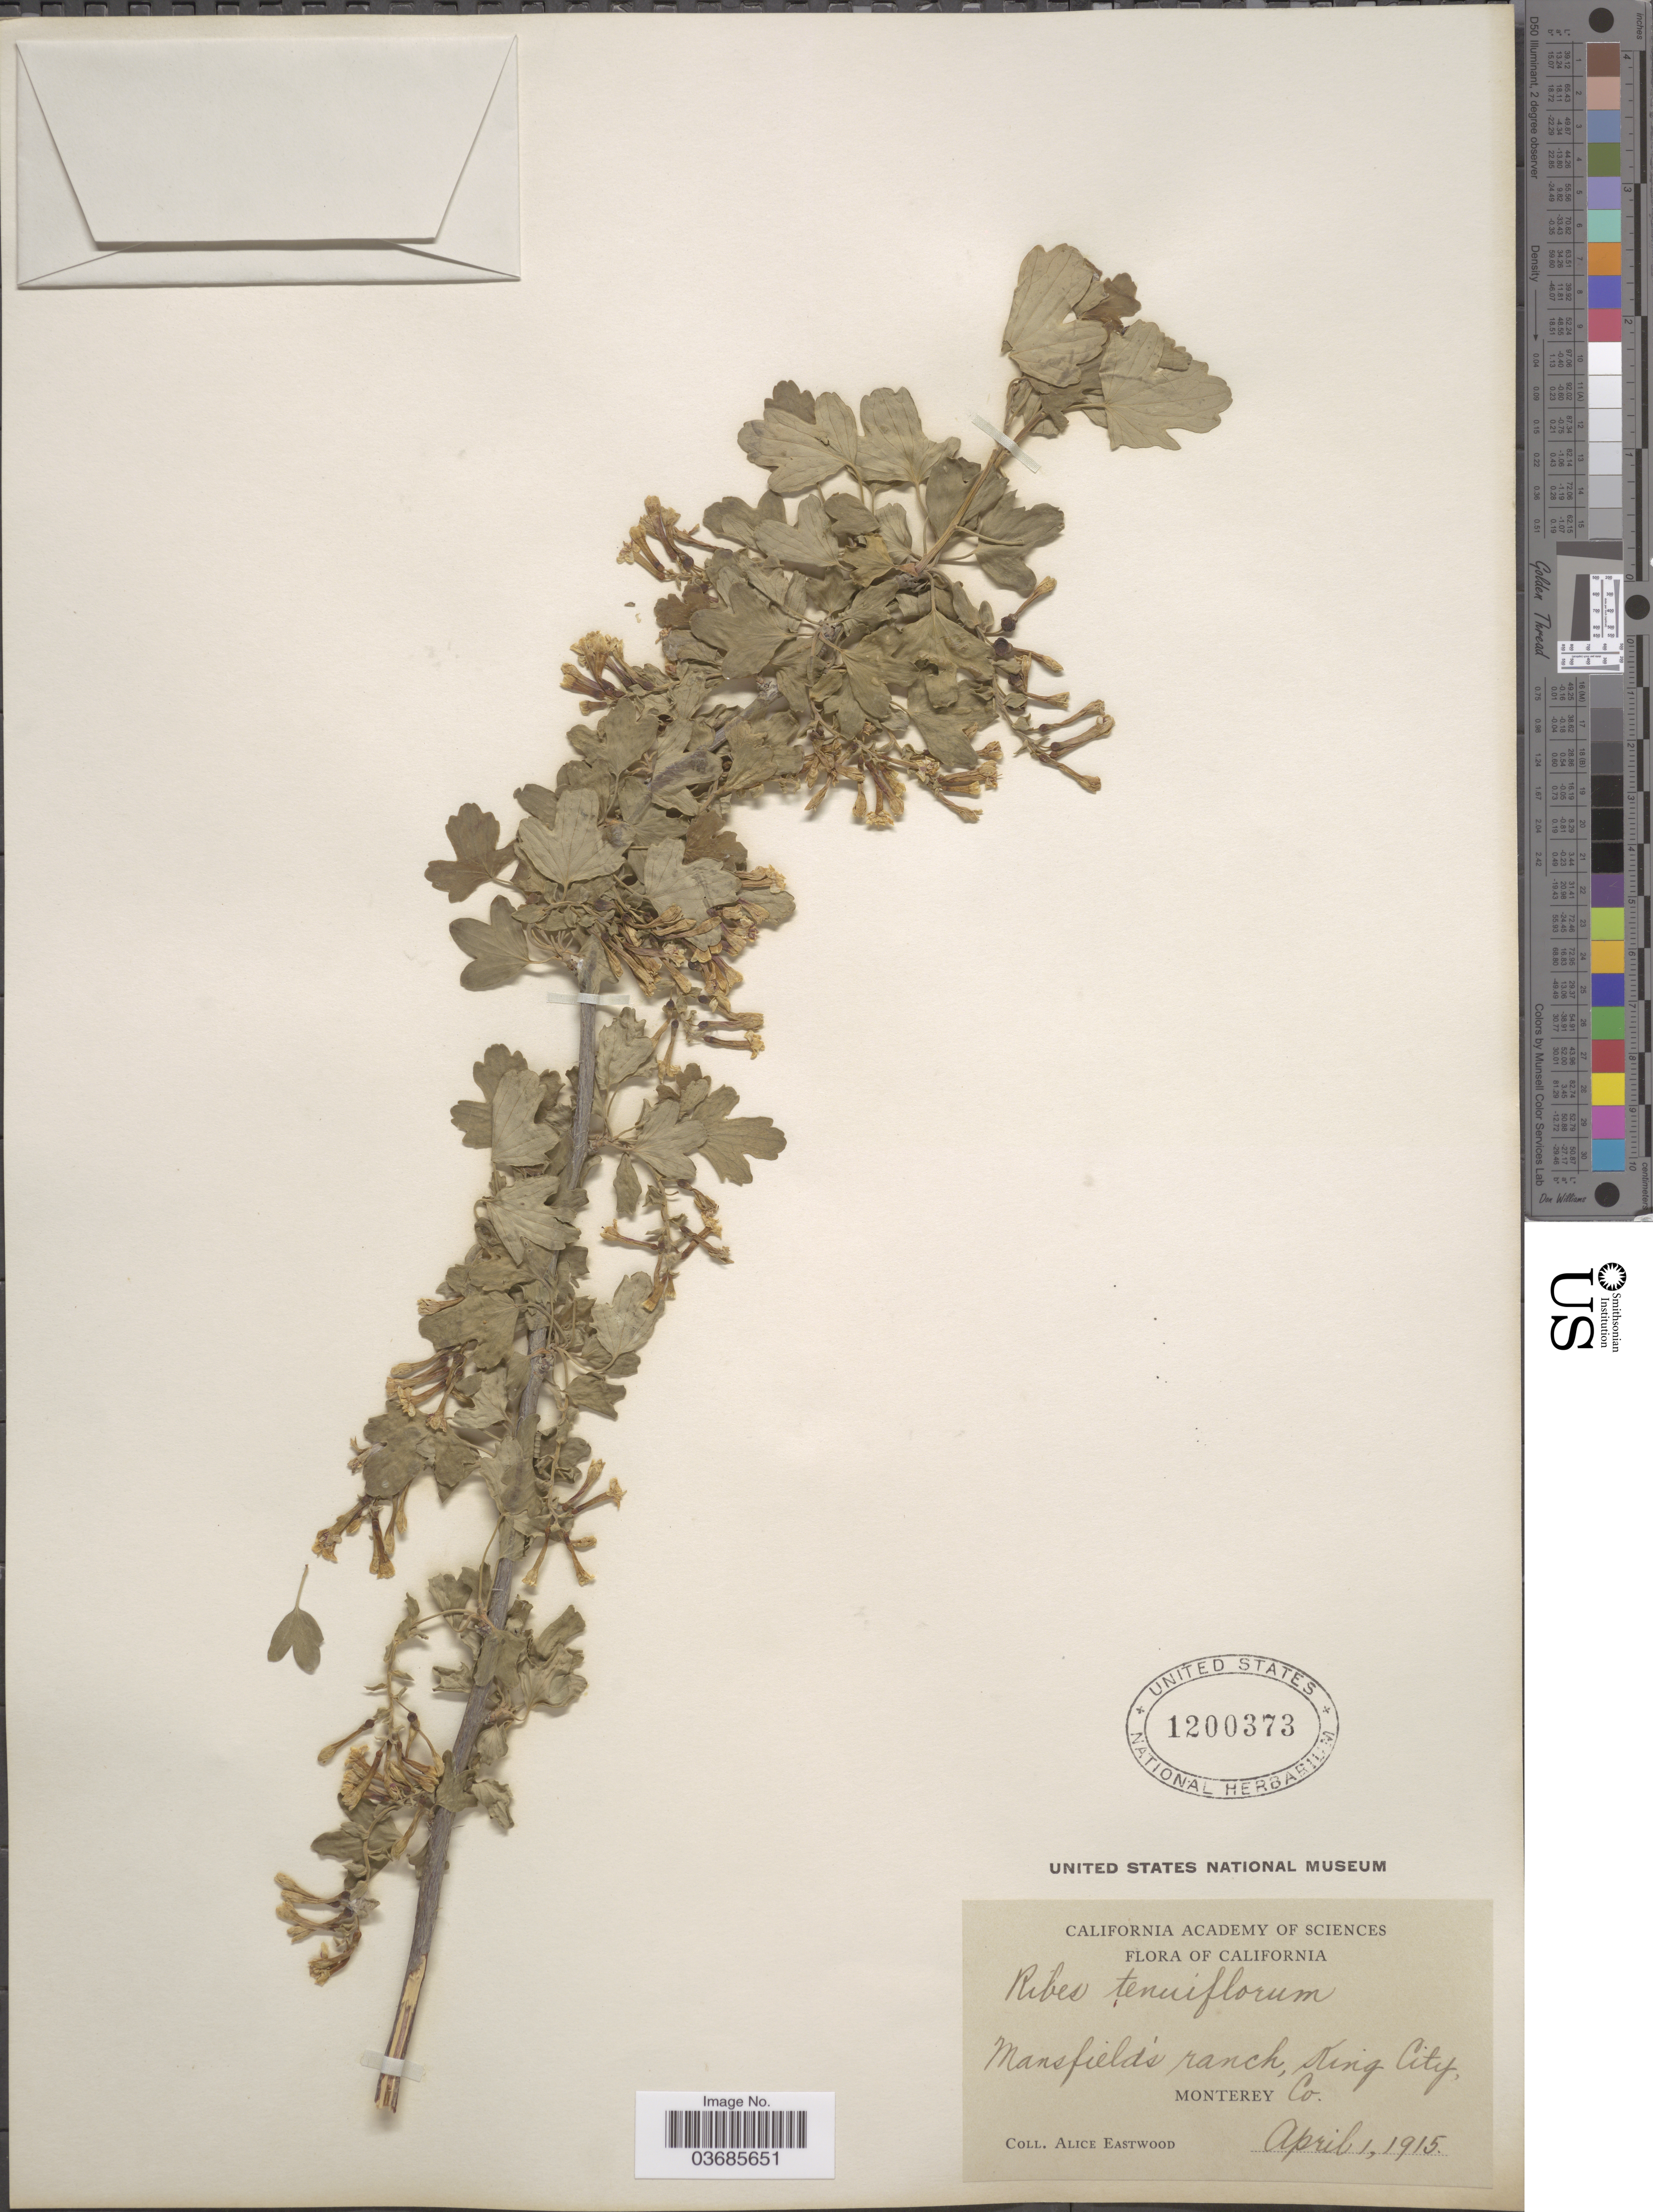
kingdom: Plantae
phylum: Tracheophyta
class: Magnoliopsida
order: Saxifragales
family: Grossulariaceae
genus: Ribes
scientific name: Ribes aureum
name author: Pursh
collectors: A. Eastwood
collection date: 1915-04-01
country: United States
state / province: California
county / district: Monterey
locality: Mansfield's ranch, King City, Monterey Co.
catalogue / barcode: US 1200373